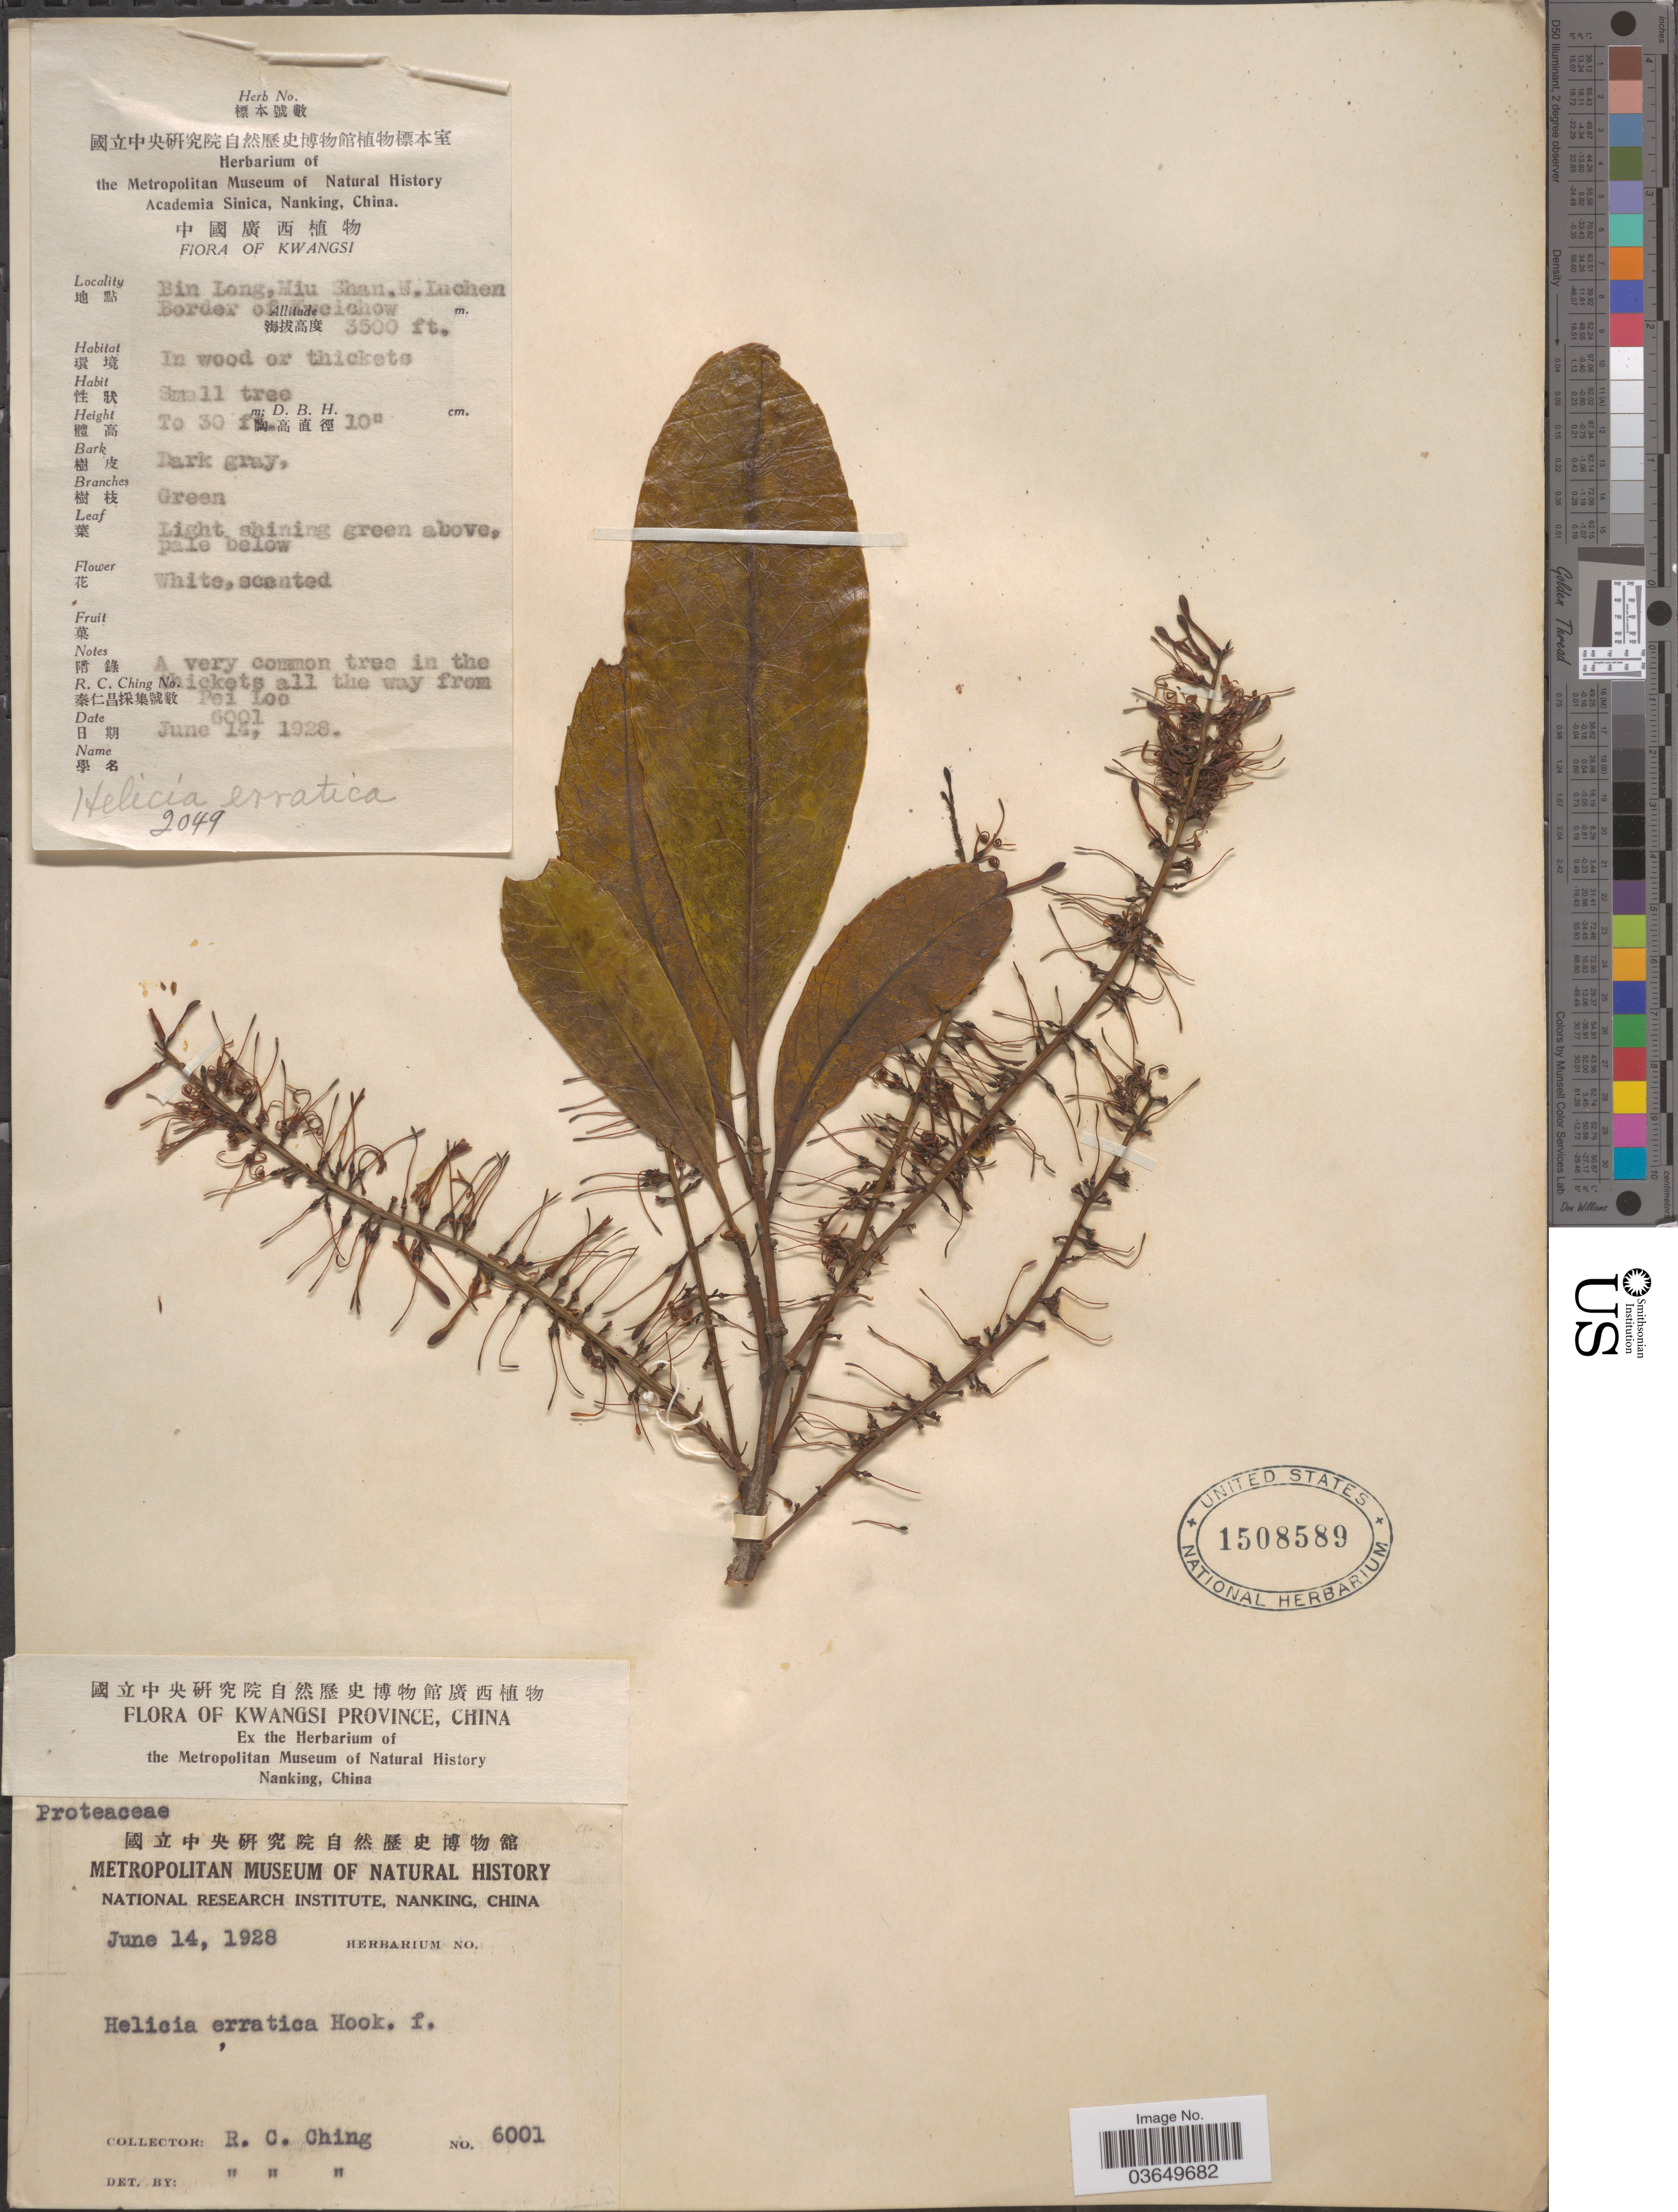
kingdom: Plantae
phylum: Tracheophyta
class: Magnoliopsida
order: Proteales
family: Proteaceae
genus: Helicia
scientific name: Helicia erratica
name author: Hook. f.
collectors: R. C. Ching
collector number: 6001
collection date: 1928-06-14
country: China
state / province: Guangxi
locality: Kwangsi Province. Bin Long, Miu Shan. N. Luchen Border of Kweichow.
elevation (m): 1067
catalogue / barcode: US 1508589